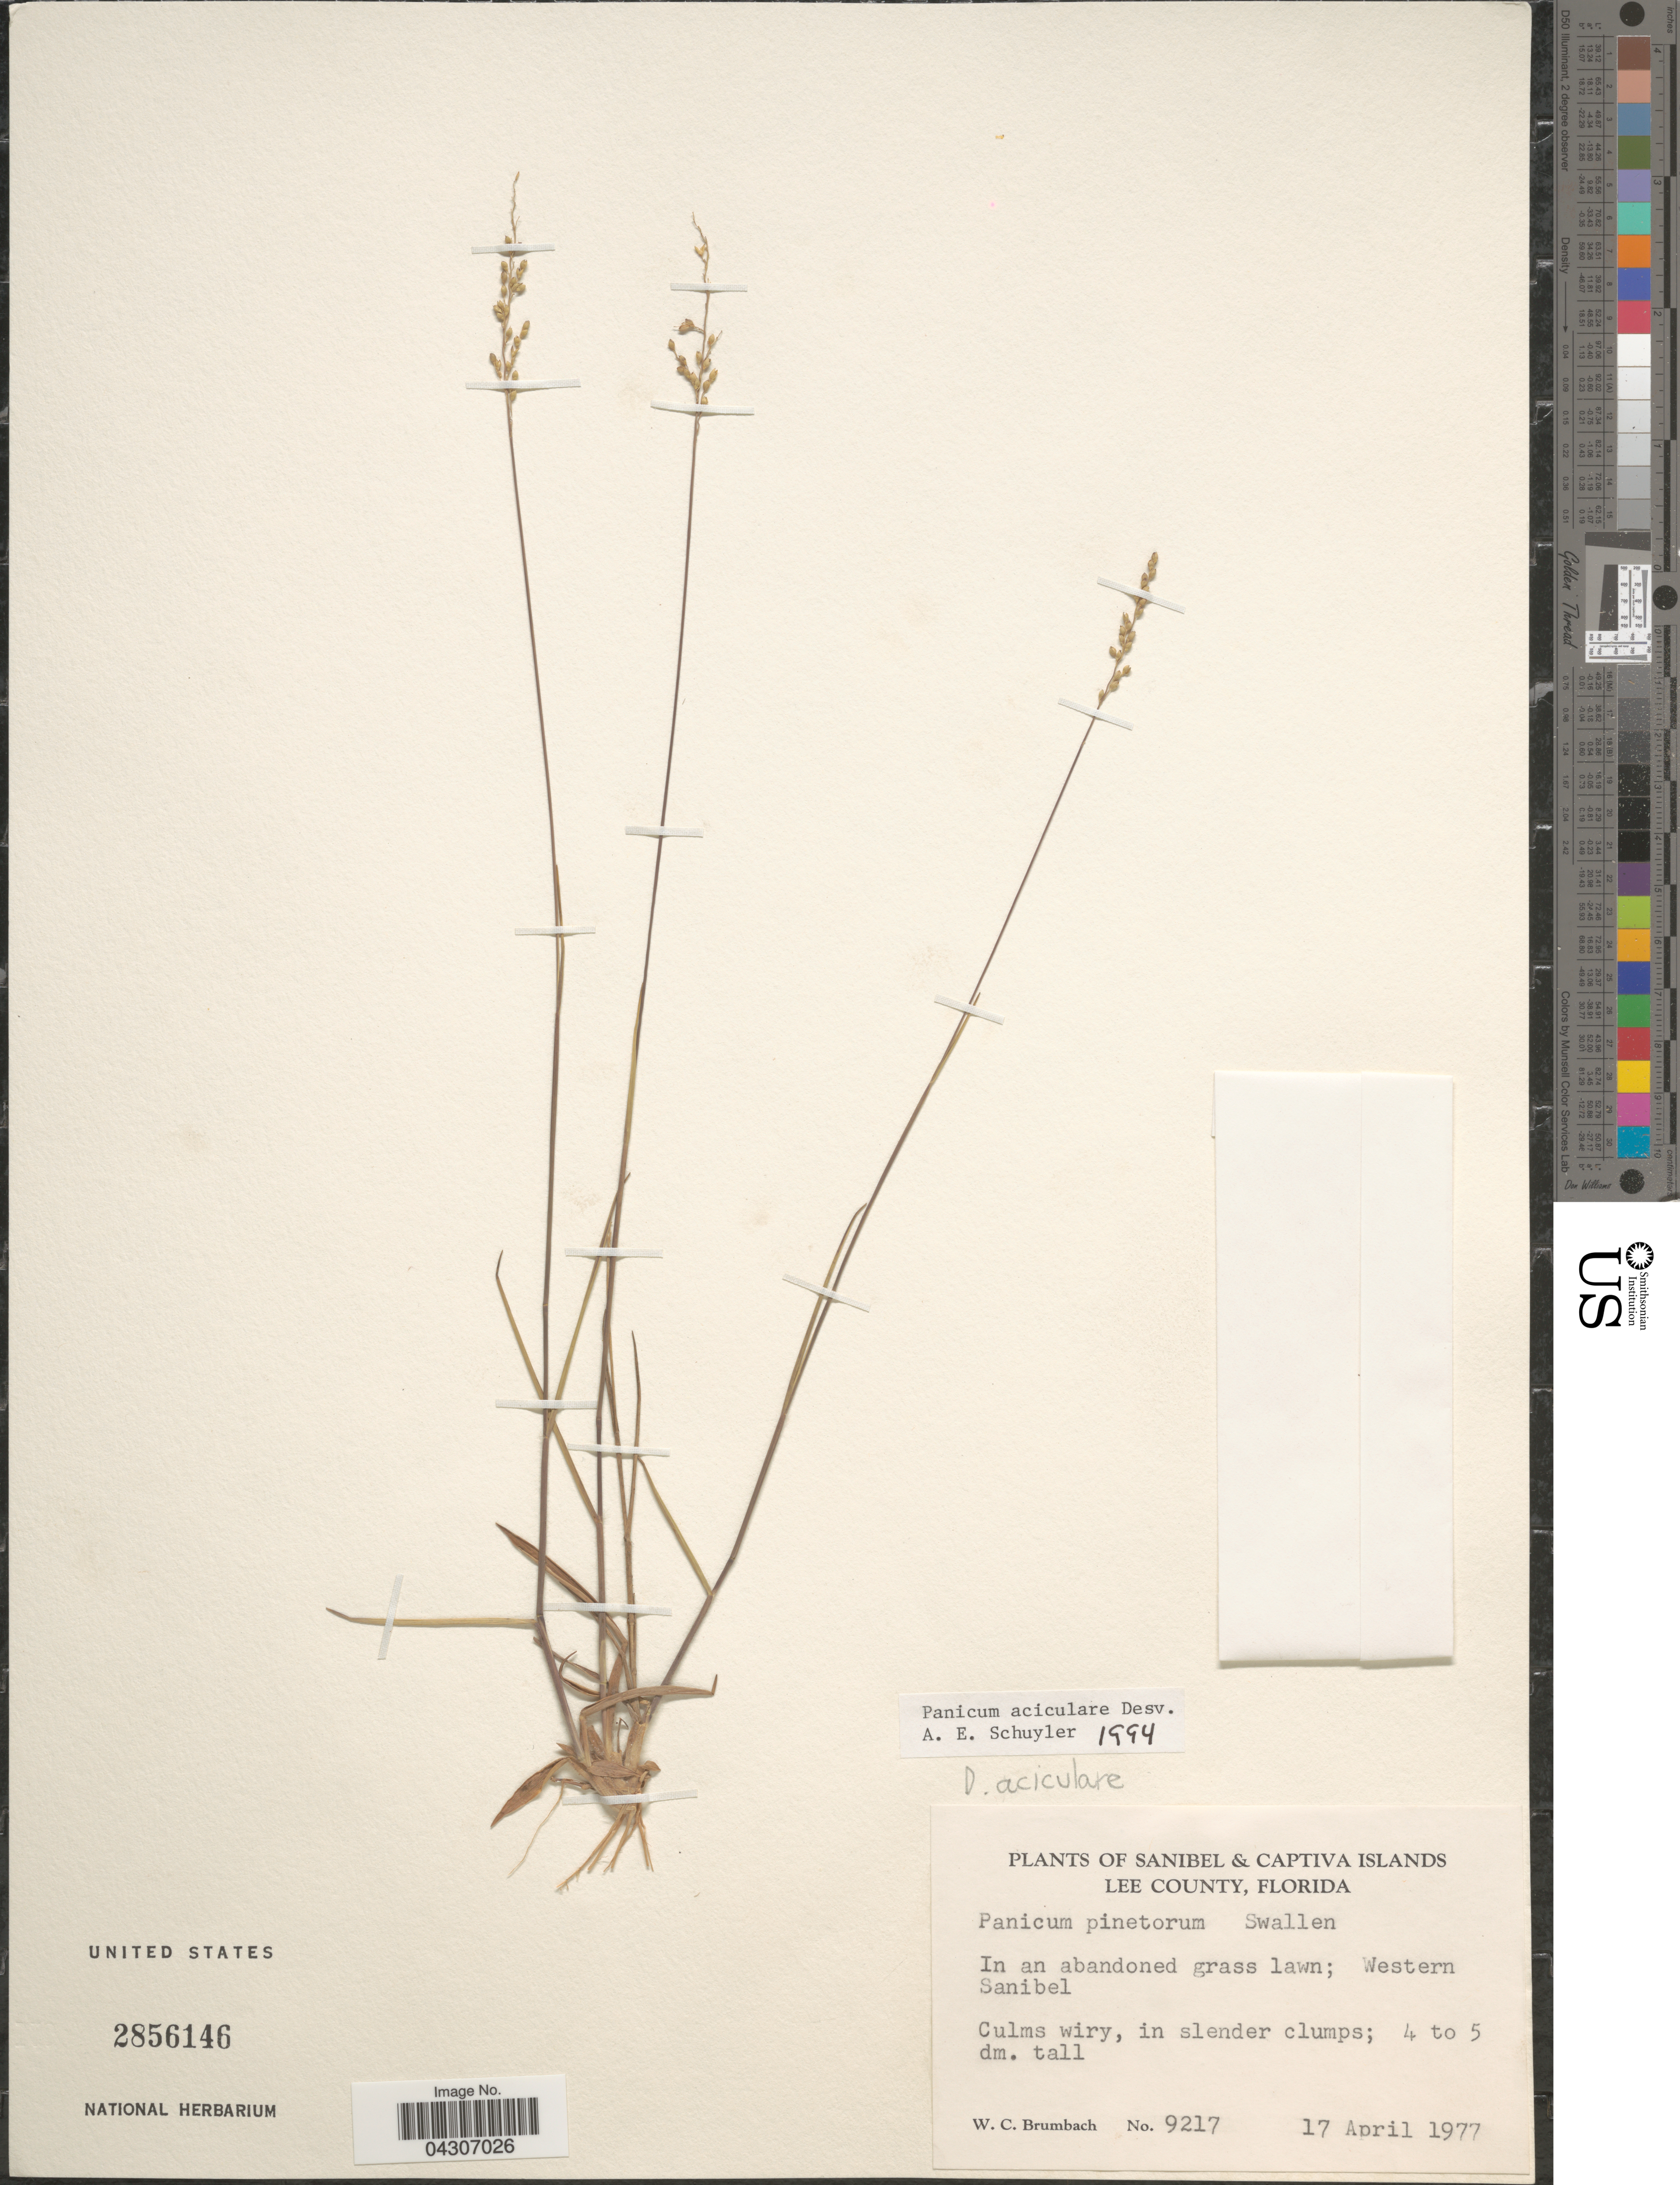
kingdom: Plantae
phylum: Tracheophyta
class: Liliopsida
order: Poales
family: Poaceae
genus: Dichanthelium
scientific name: Dichanthelium aciculare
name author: (Desv. ex Poir.) Gould & C.A. Clark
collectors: W. C. Brumbach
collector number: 9217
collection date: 1977-04-17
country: United States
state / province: Florida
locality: Sanibel & Captiva Islands. Lee County. Western Sanibel.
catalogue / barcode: US 2856146